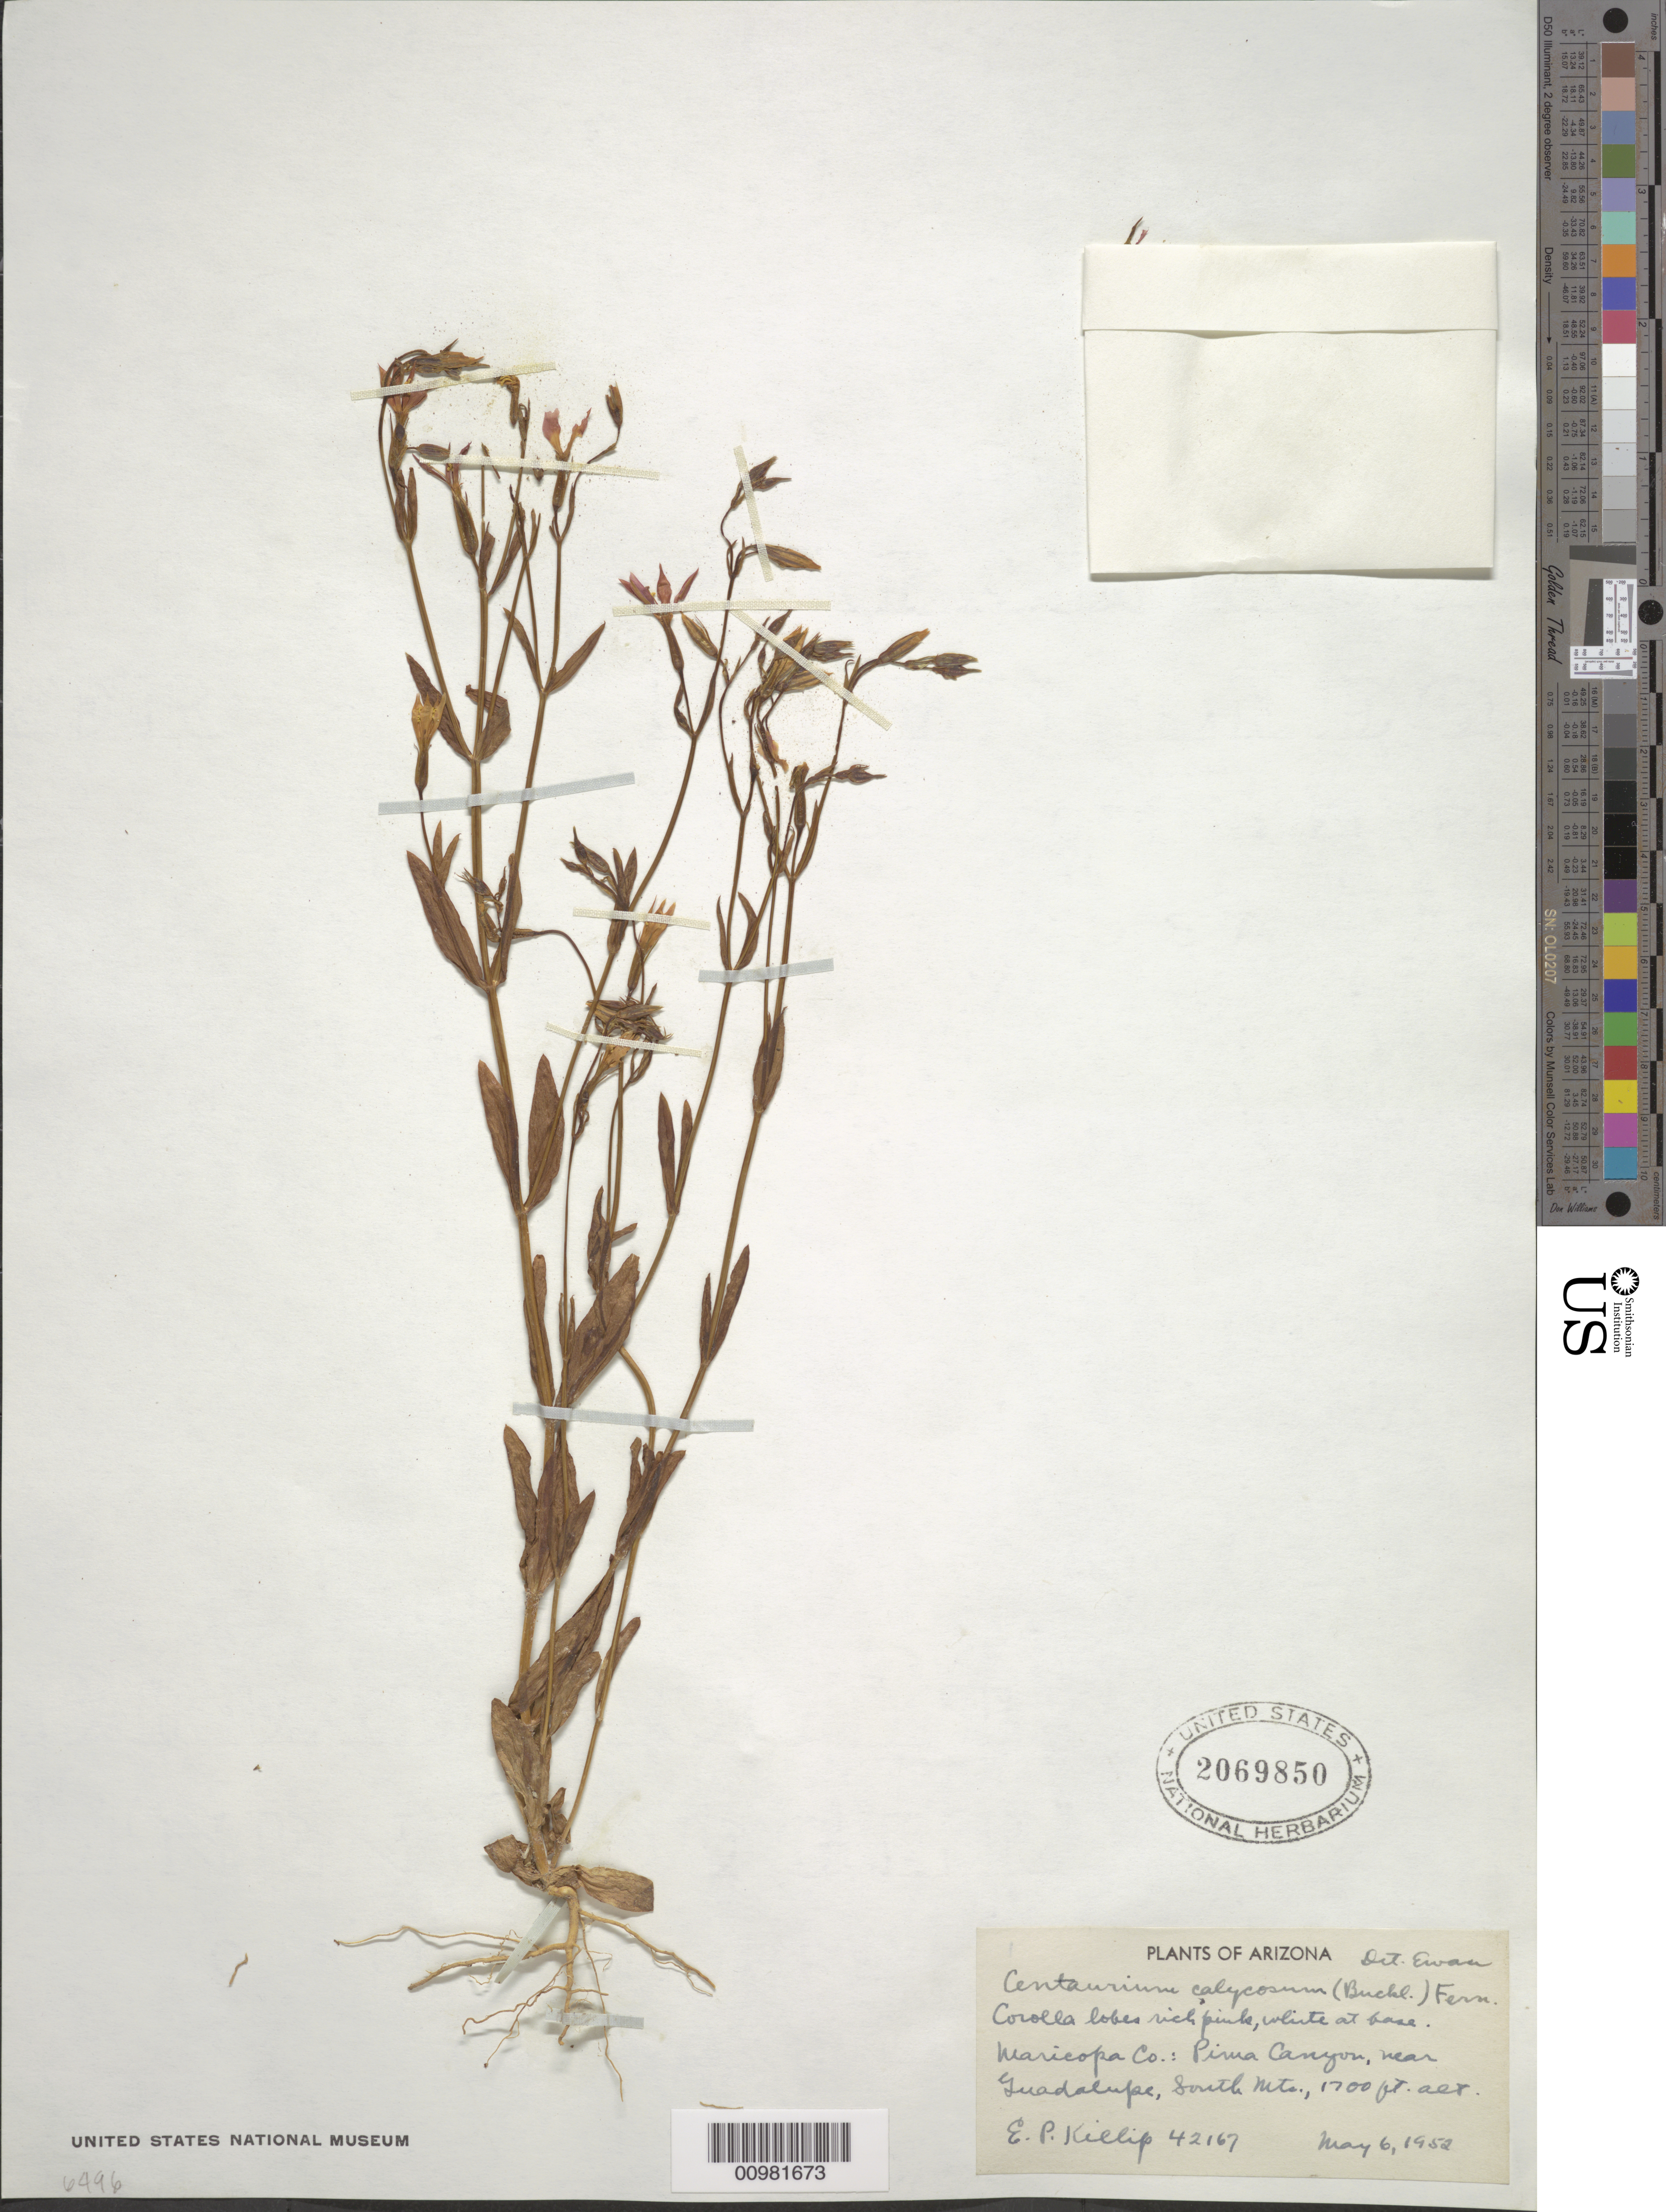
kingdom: Plantae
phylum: Tracheophyta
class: Magnoliopsida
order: Gentianales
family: Gentianaceae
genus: Centaurium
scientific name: Centaurium calycosum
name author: (Buckley) Buckley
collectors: E. P. Killip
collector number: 42167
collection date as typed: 06 May 1952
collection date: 1952-05-06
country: United States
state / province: Arizona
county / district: Maricopa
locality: Pima Canyon, near Guadalupe, South Mts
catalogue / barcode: US 2069850